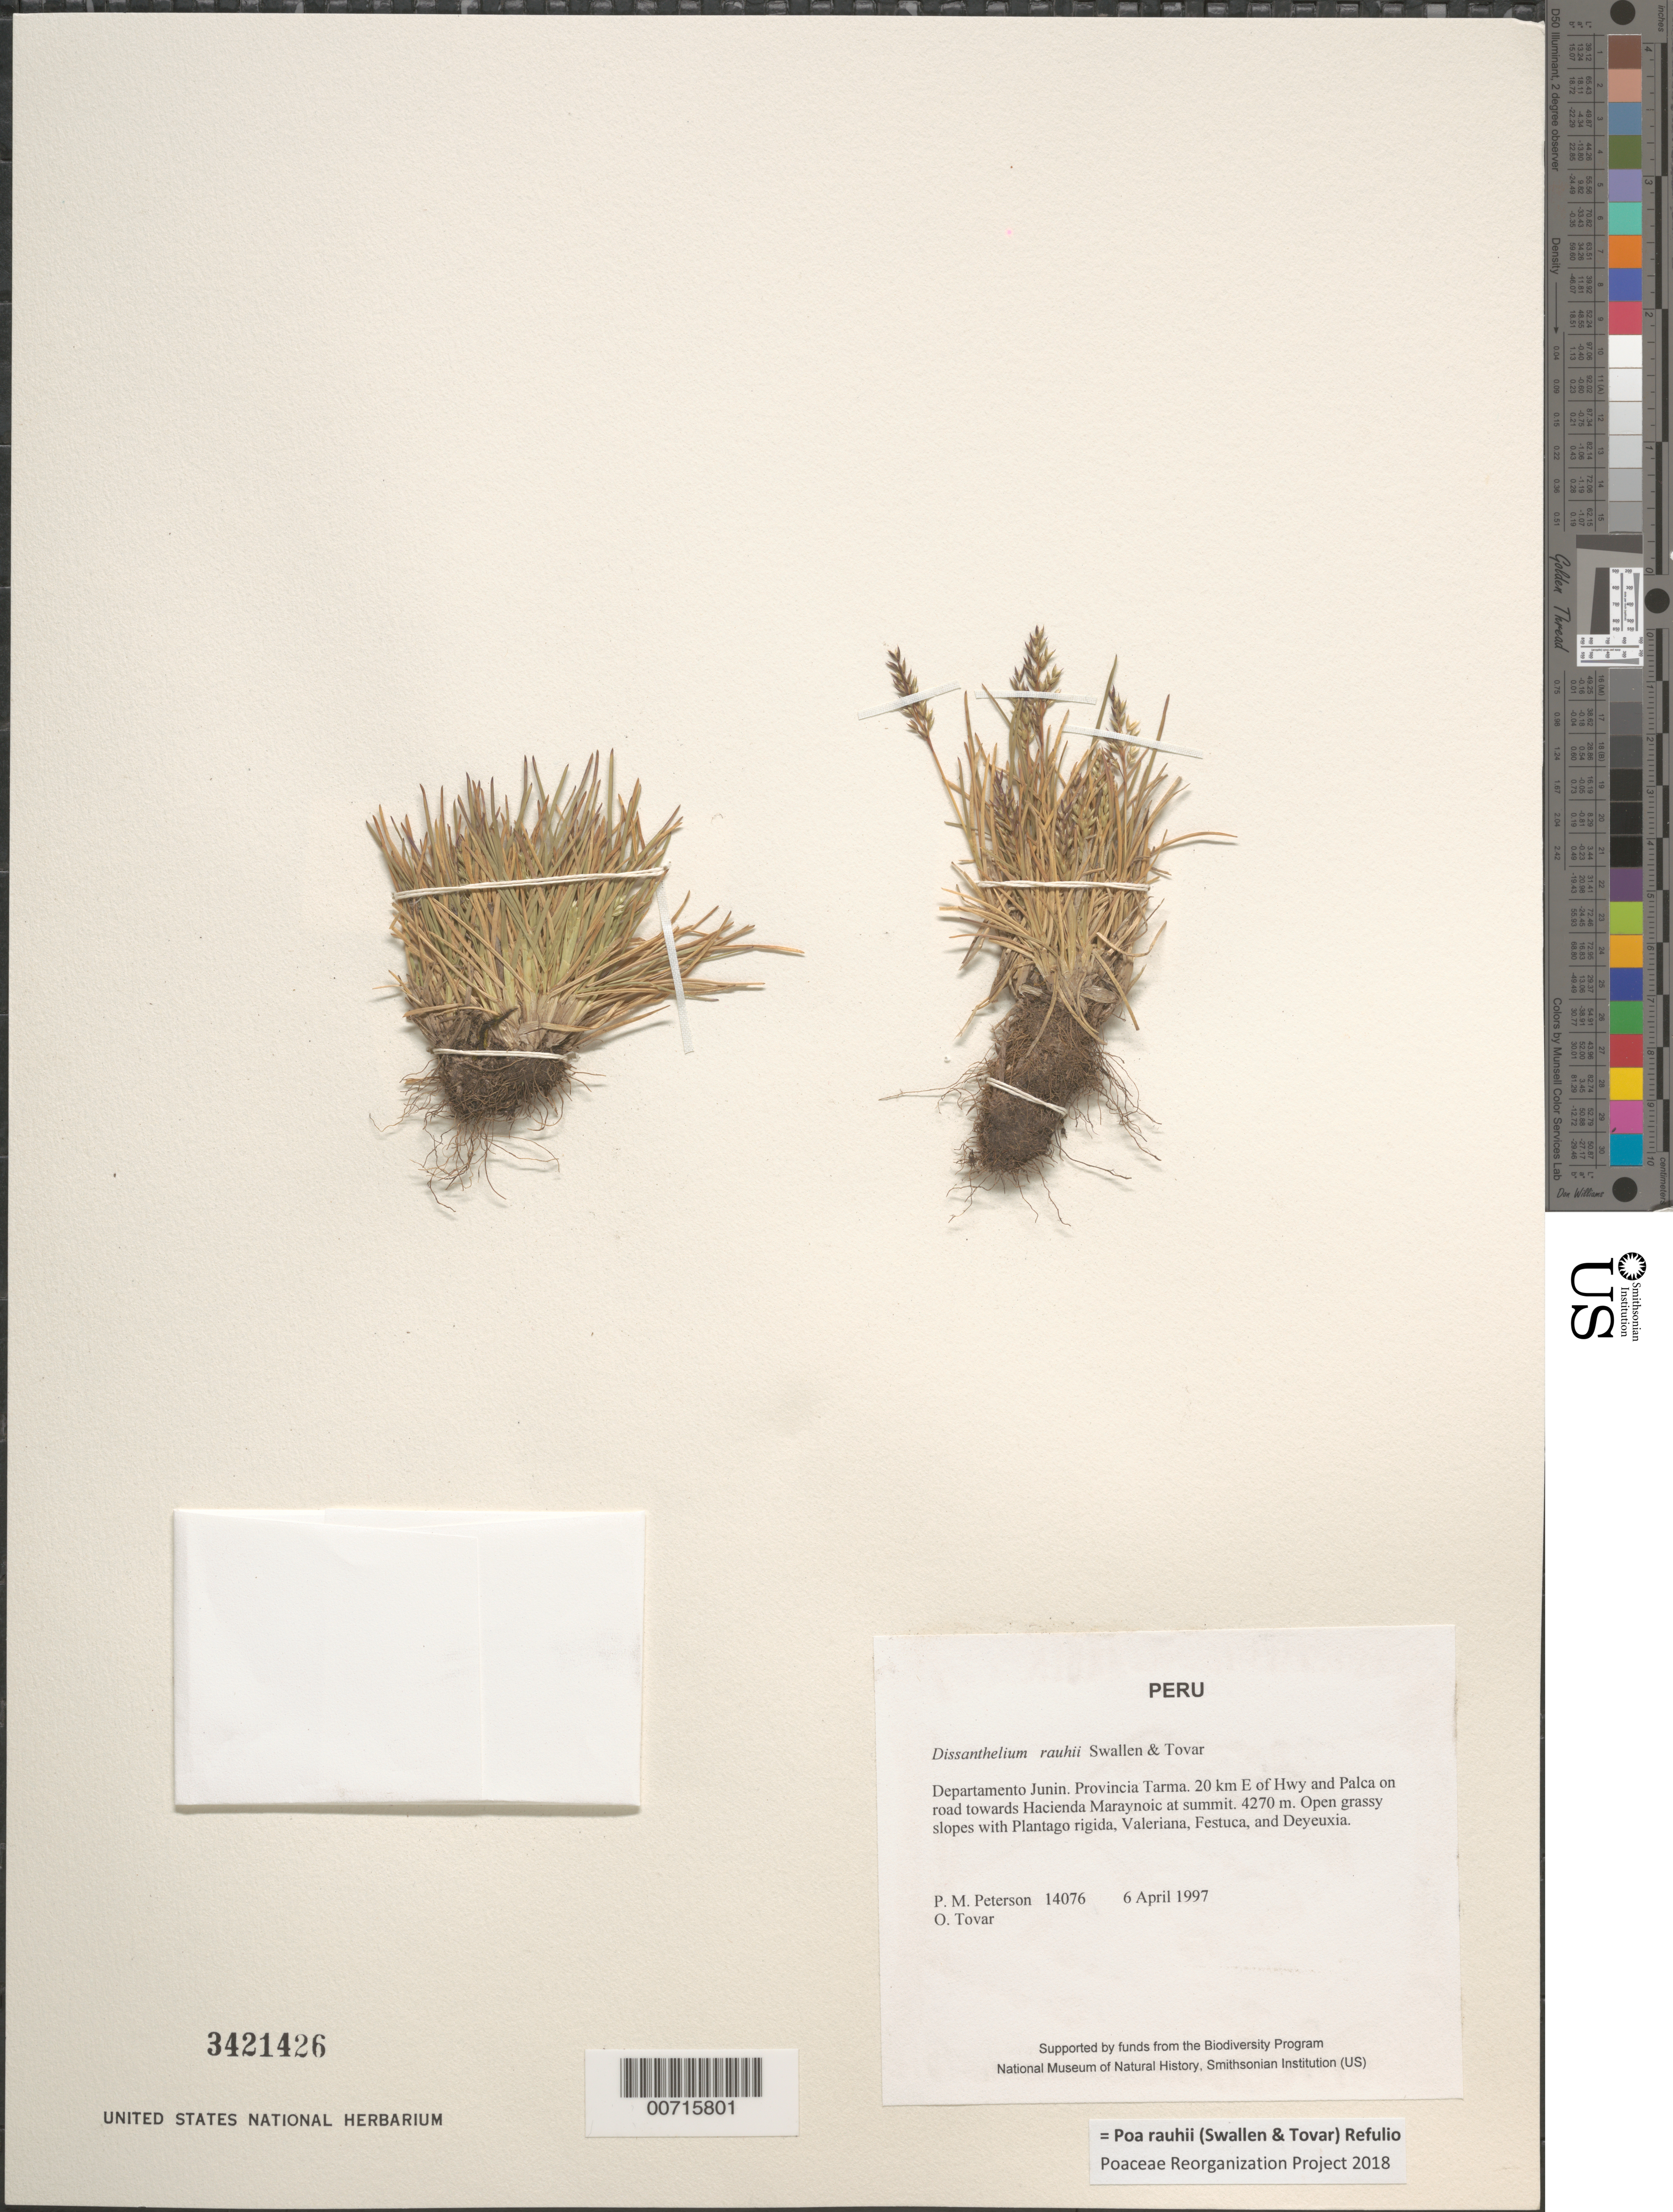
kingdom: Plantae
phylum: Tracheophyta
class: Liliopsida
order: Poales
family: Poaceae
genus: Dissanthelium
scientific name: Dissanthelium rauhii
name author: Swallen & Tovar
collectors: P. M. Peterson & Ó. Tovar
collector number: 14076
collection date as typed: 06 Apr 1997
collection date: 1997-04-06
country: Peru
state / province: Junín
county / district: Tarma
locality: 20 km E of Hwy and Palca on road towards Hacienda Maraynoic at summit.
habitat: Open grassy slopes with Plantago rigida, Valeriana, Festuca, and Deyeuxia.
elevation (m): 4270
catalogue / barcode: US 3421426